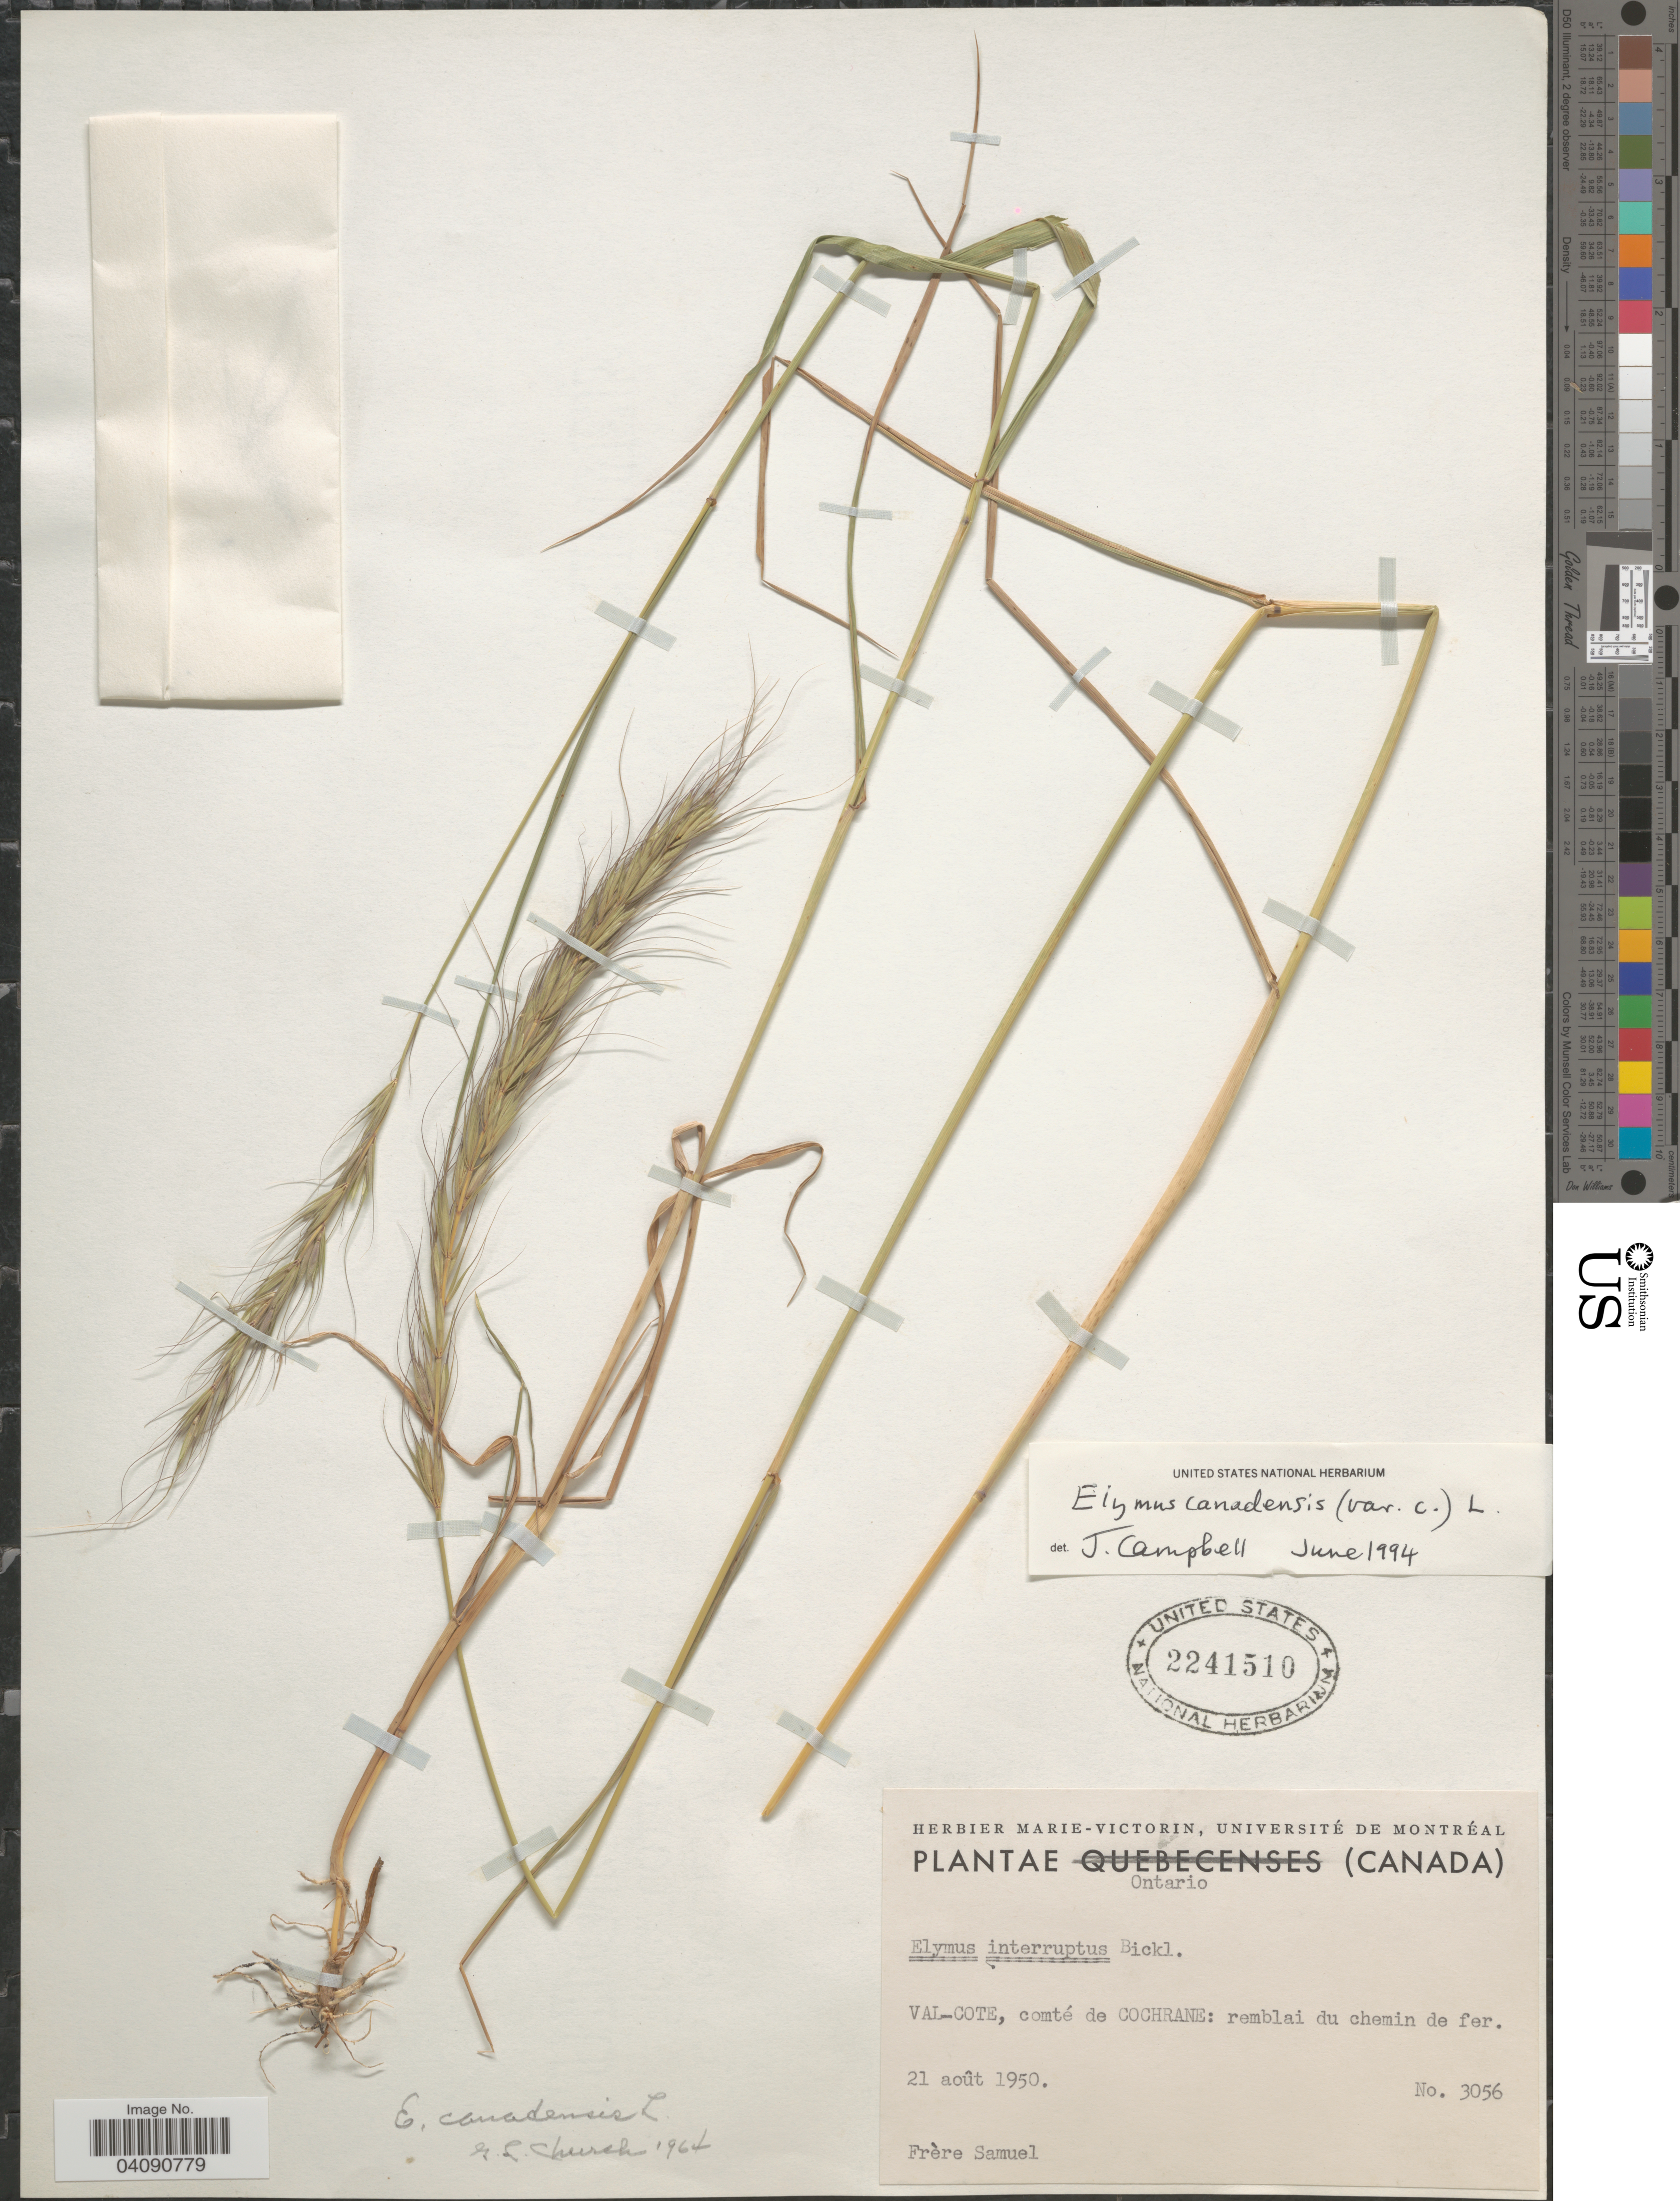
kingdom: Plantae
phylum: Tracheophyta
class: Liliopsida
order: Poales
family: Poaceae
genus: Elymus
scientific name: Elymus canadensis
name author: L.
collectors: B. Samuel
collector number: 3056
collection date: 1950-08-21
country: Canada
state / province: Ontario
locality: Val-Cote, comté de Cochrane: remblai du chemin de fer.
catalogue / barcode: US 2241510